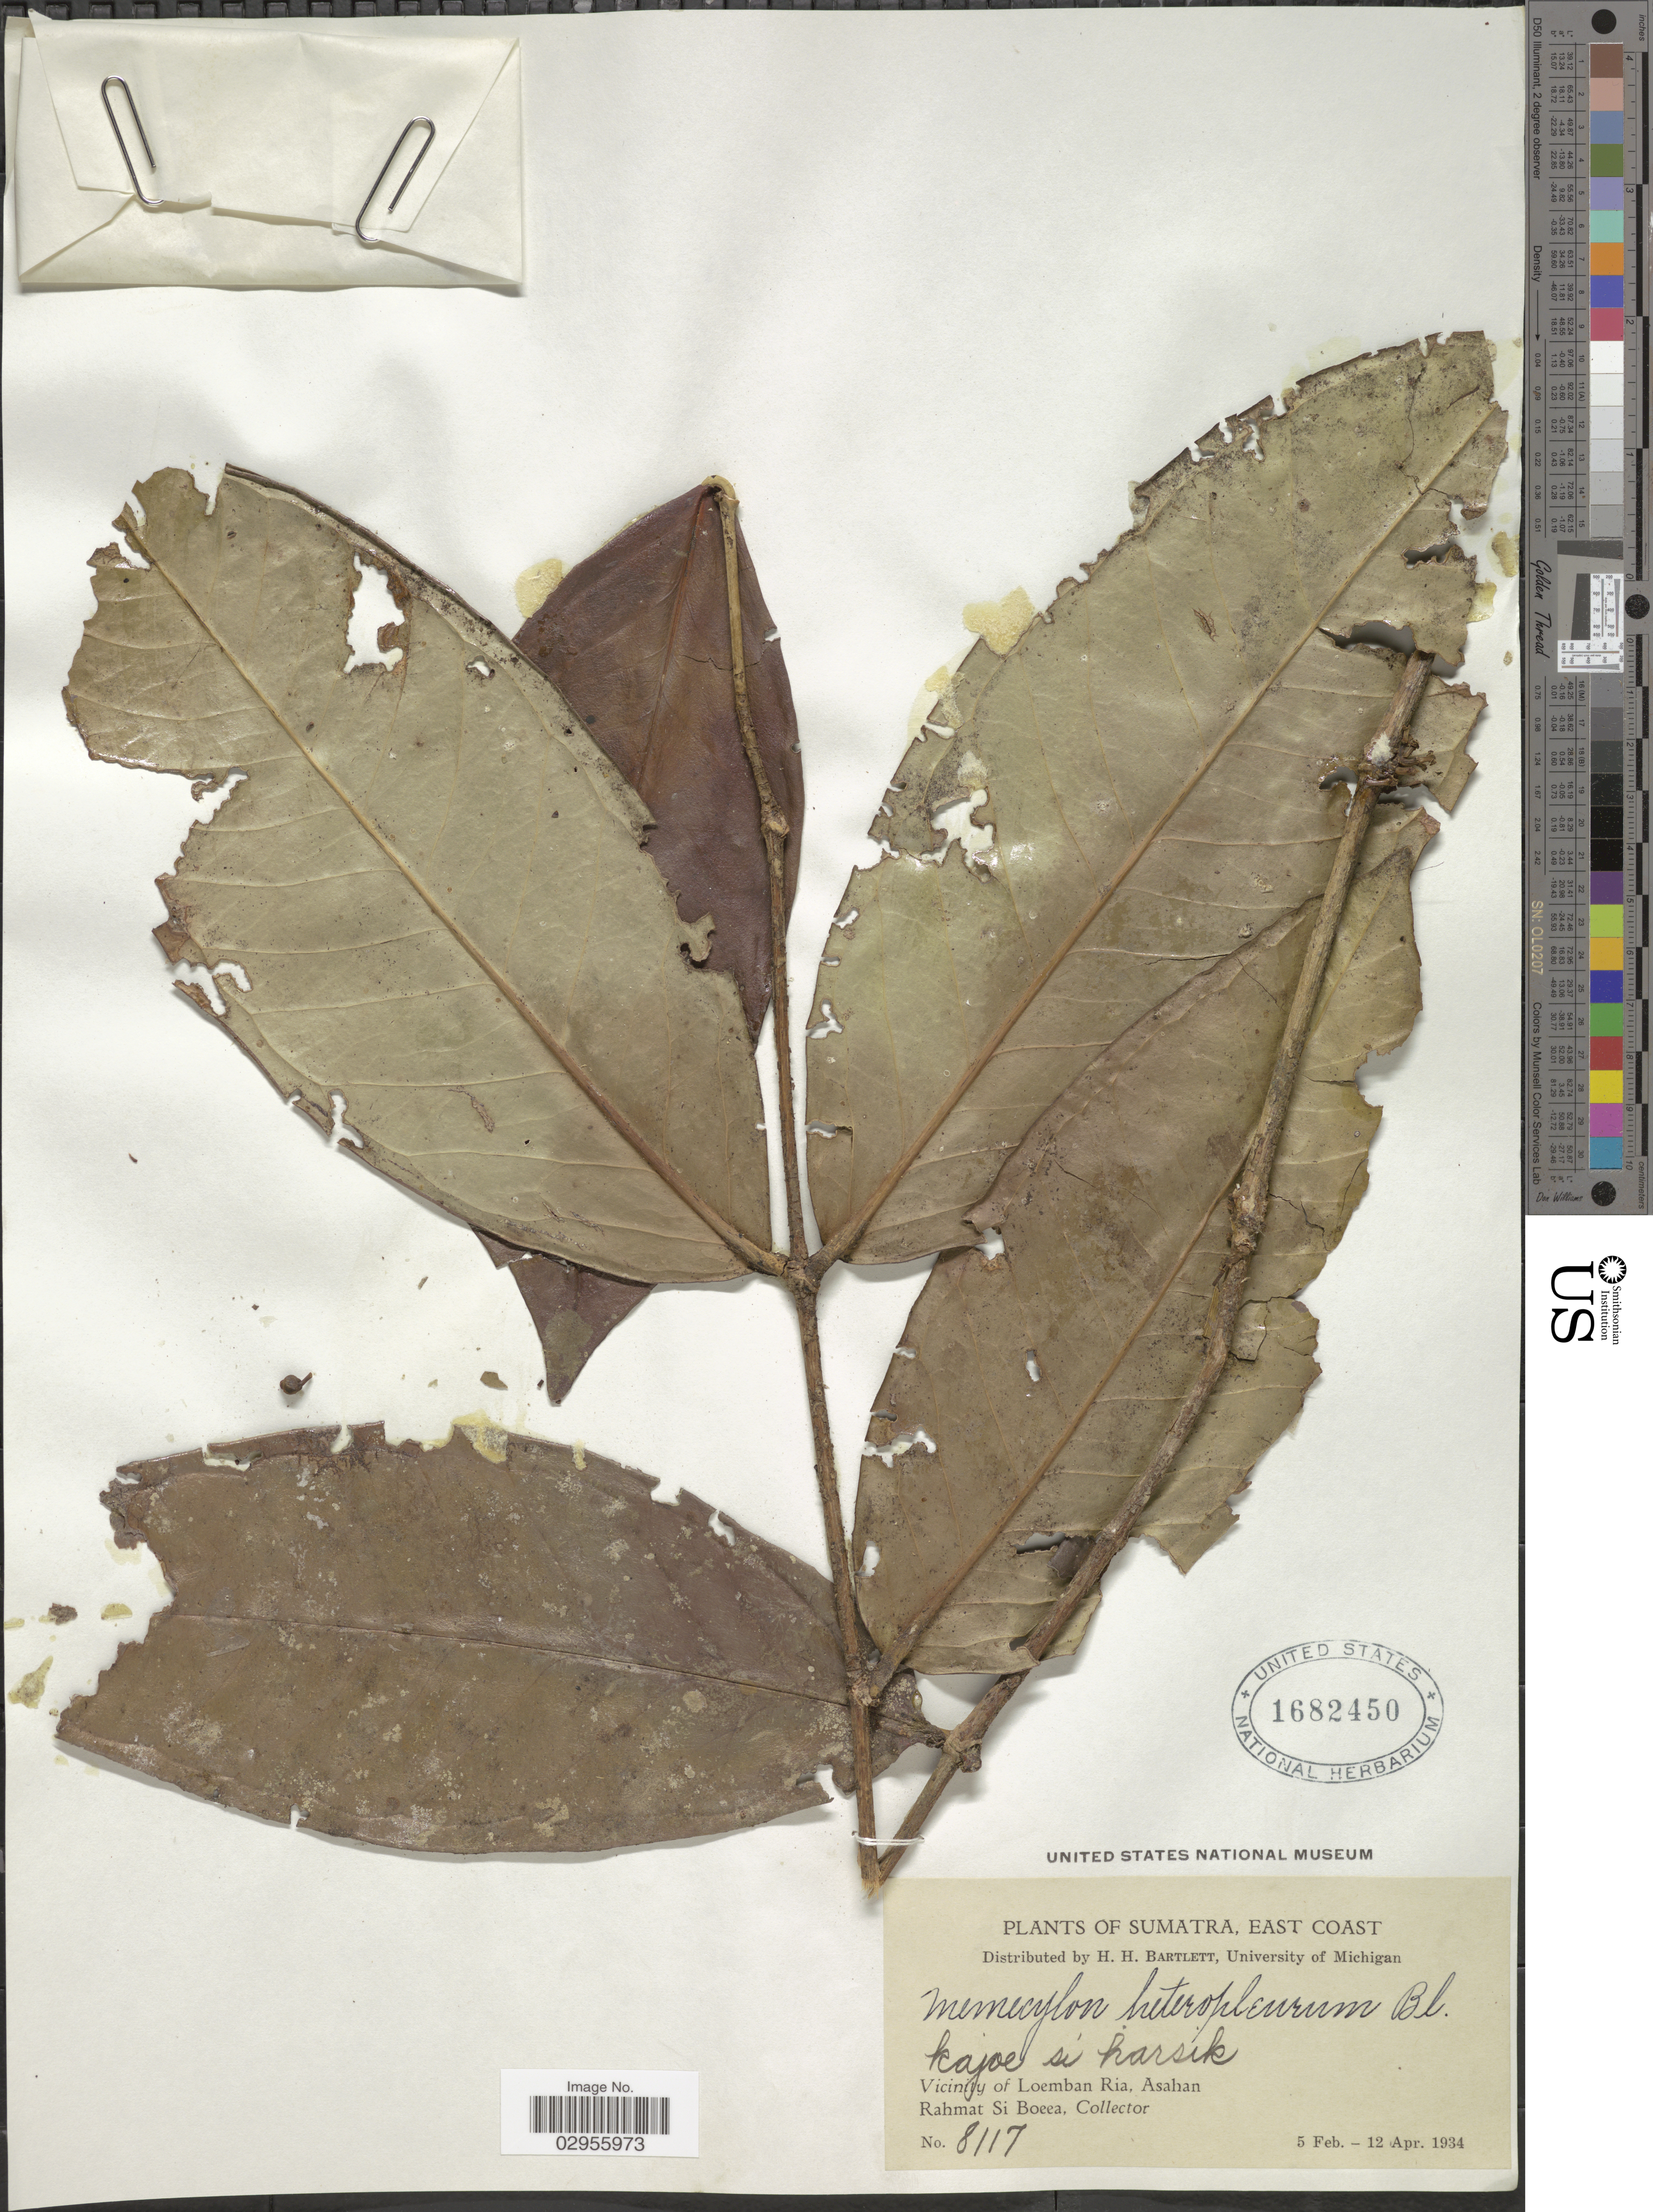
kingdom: Plantae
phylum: Tracheophyta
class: Magnoliopsida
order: Myrtales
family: Melastomataceae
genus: Memecylon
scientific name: Memecylon heteropleurum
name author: Blume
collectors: Rahmat Si Boeea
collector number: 8117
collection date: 1934-02-05/1934-04-12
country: Indonesia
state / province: Sumatra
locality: East Coast. Vicinity of Loemban Ria, Asahan.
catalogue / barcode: US 1682450